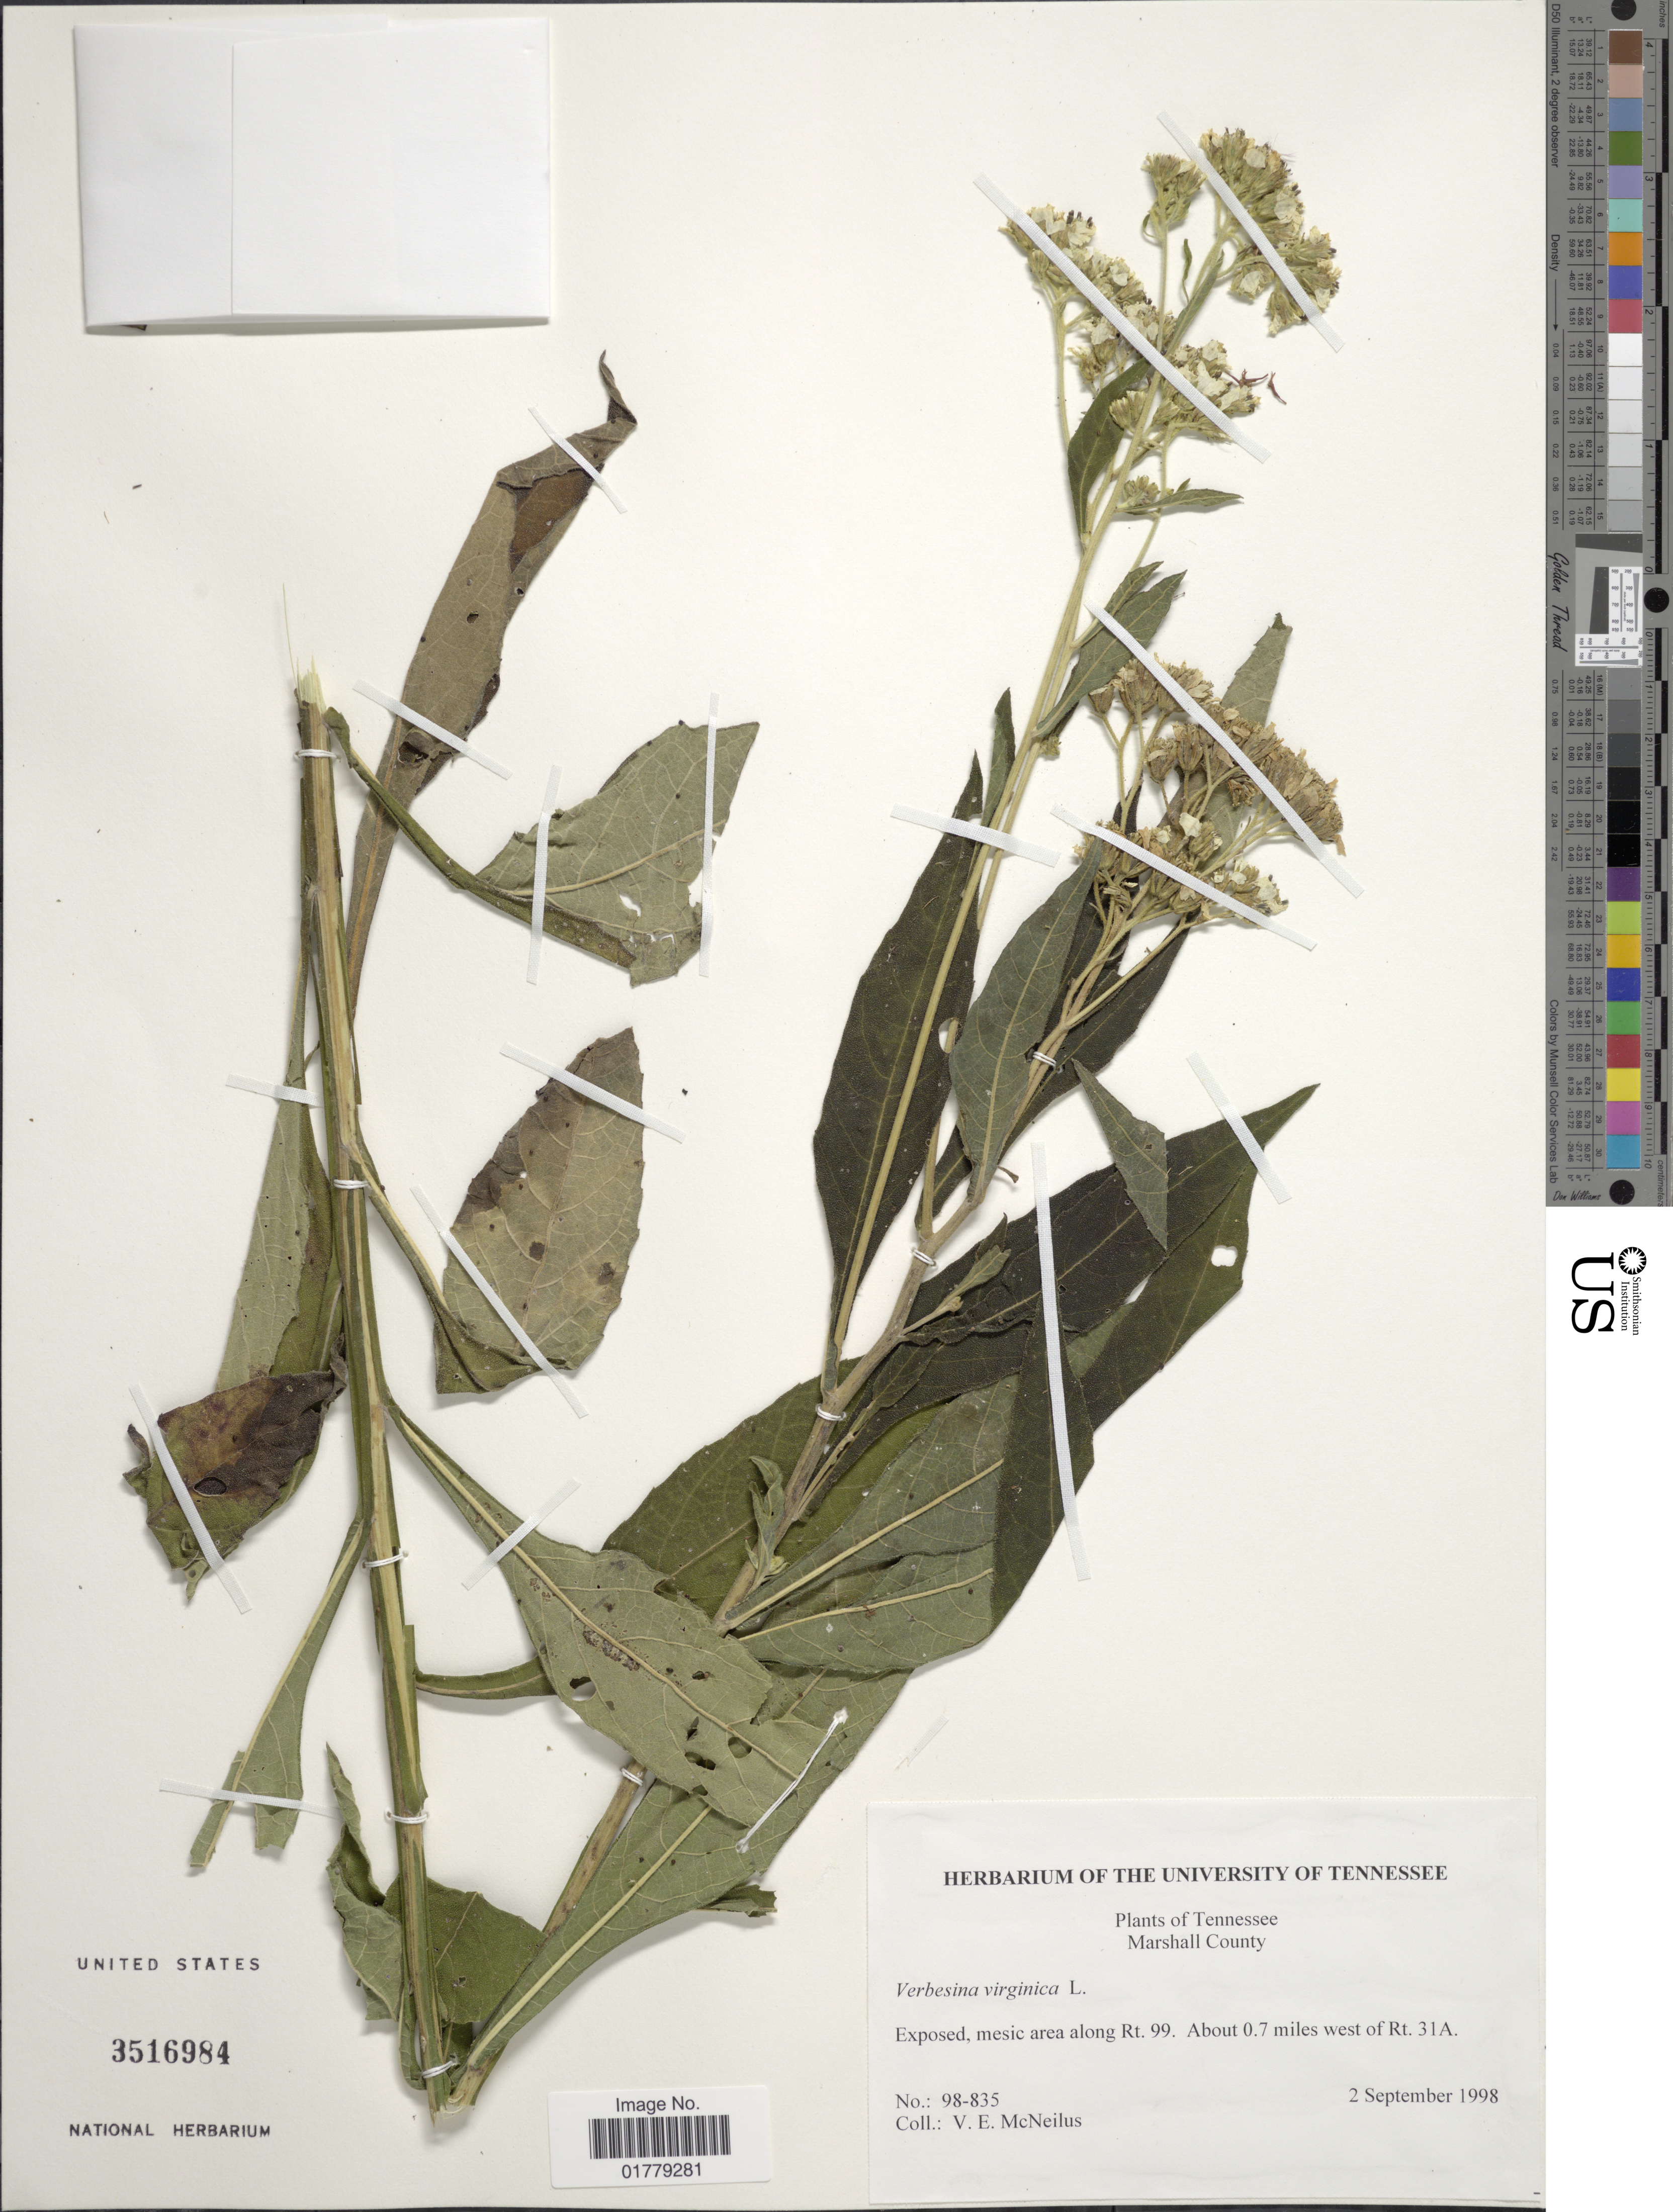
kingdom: Plantae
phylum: Tracheophyta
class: Magnoliopsida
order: Asterales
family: Asteraceae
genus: Verbesina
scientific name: Verbesina virginica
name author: L.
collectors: V. Mcneilus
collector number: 98-835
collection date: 1998-09-02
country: United States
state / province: Tennessee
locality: Tennessee. Marshall County. Exposed, mesic area along Rt. 99. About 0.7 miles west of Rt. 31A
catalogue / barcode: US 3516984